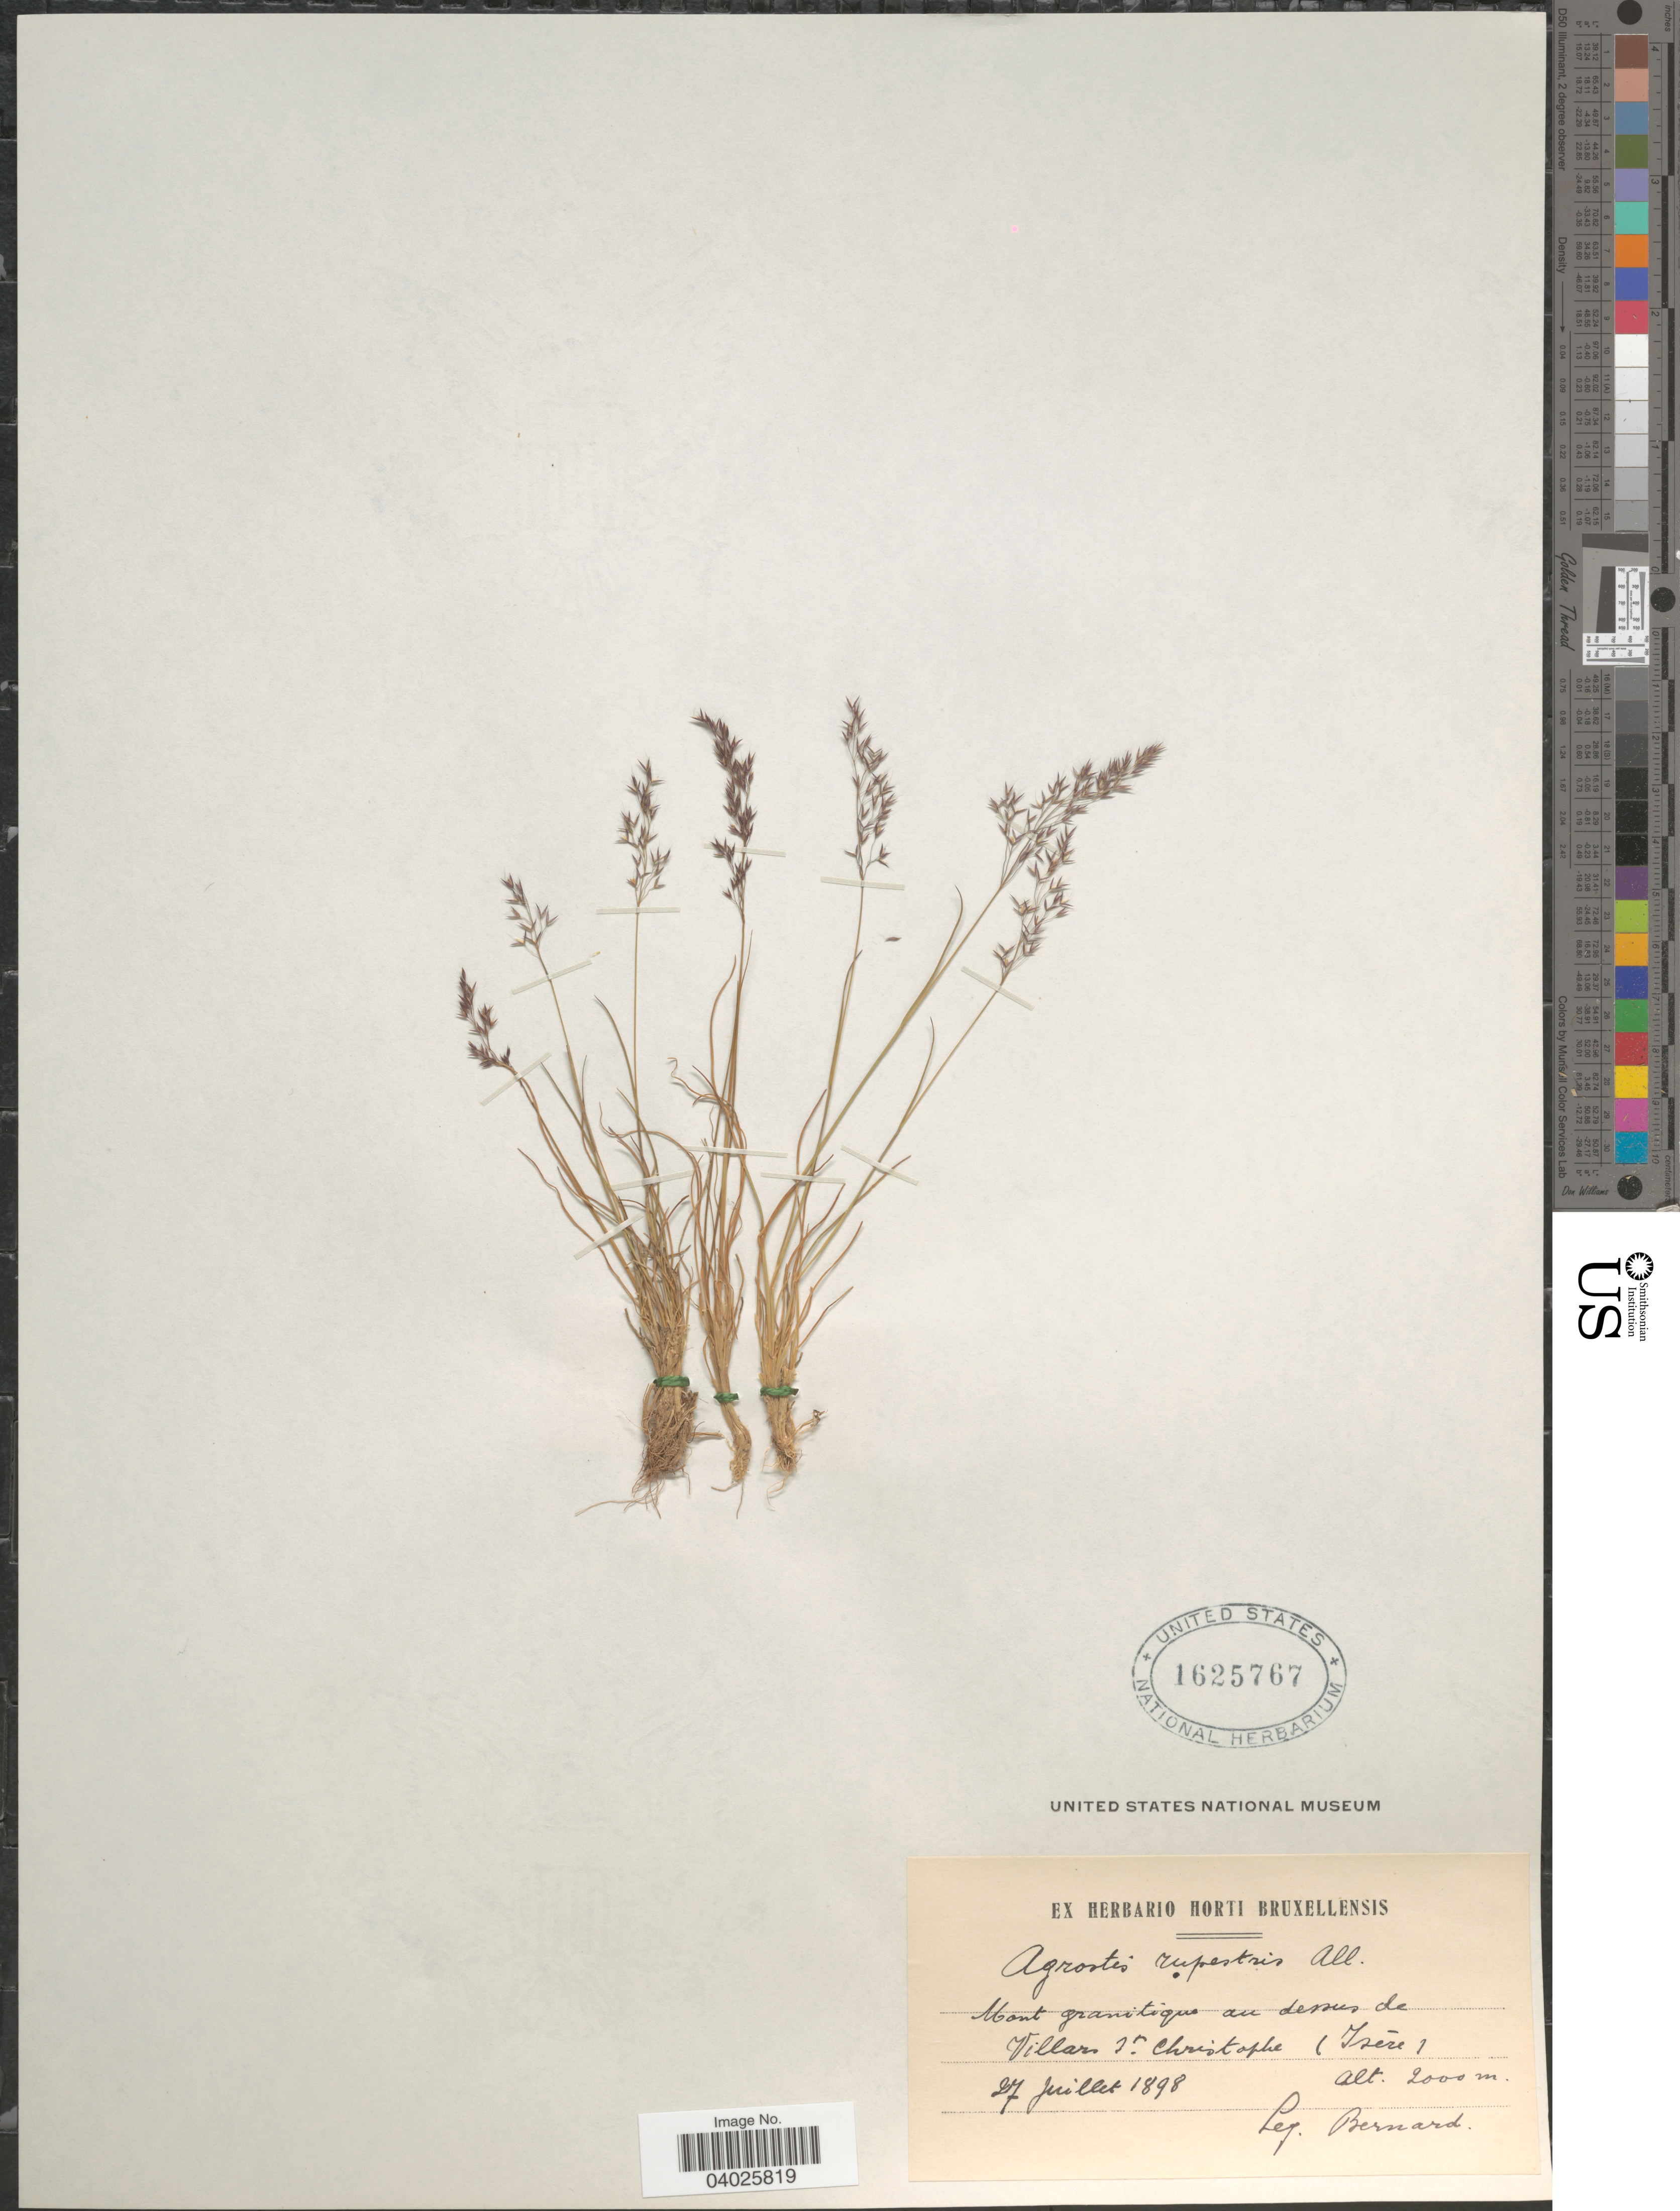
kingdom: Plantae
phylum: Tracheophyta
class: Liliopsida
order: Poales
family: Poaceae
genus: Agrostis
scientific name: Agrostis rupestris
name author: All.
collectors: -. Bernard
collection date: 1898-07-27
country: France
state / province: Auvergne-Rhône-Alpes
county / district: Isère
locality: Mont granitique au dessus de Villaro St. Christophe (Isére).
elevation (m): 2000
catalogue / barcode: US 1625767